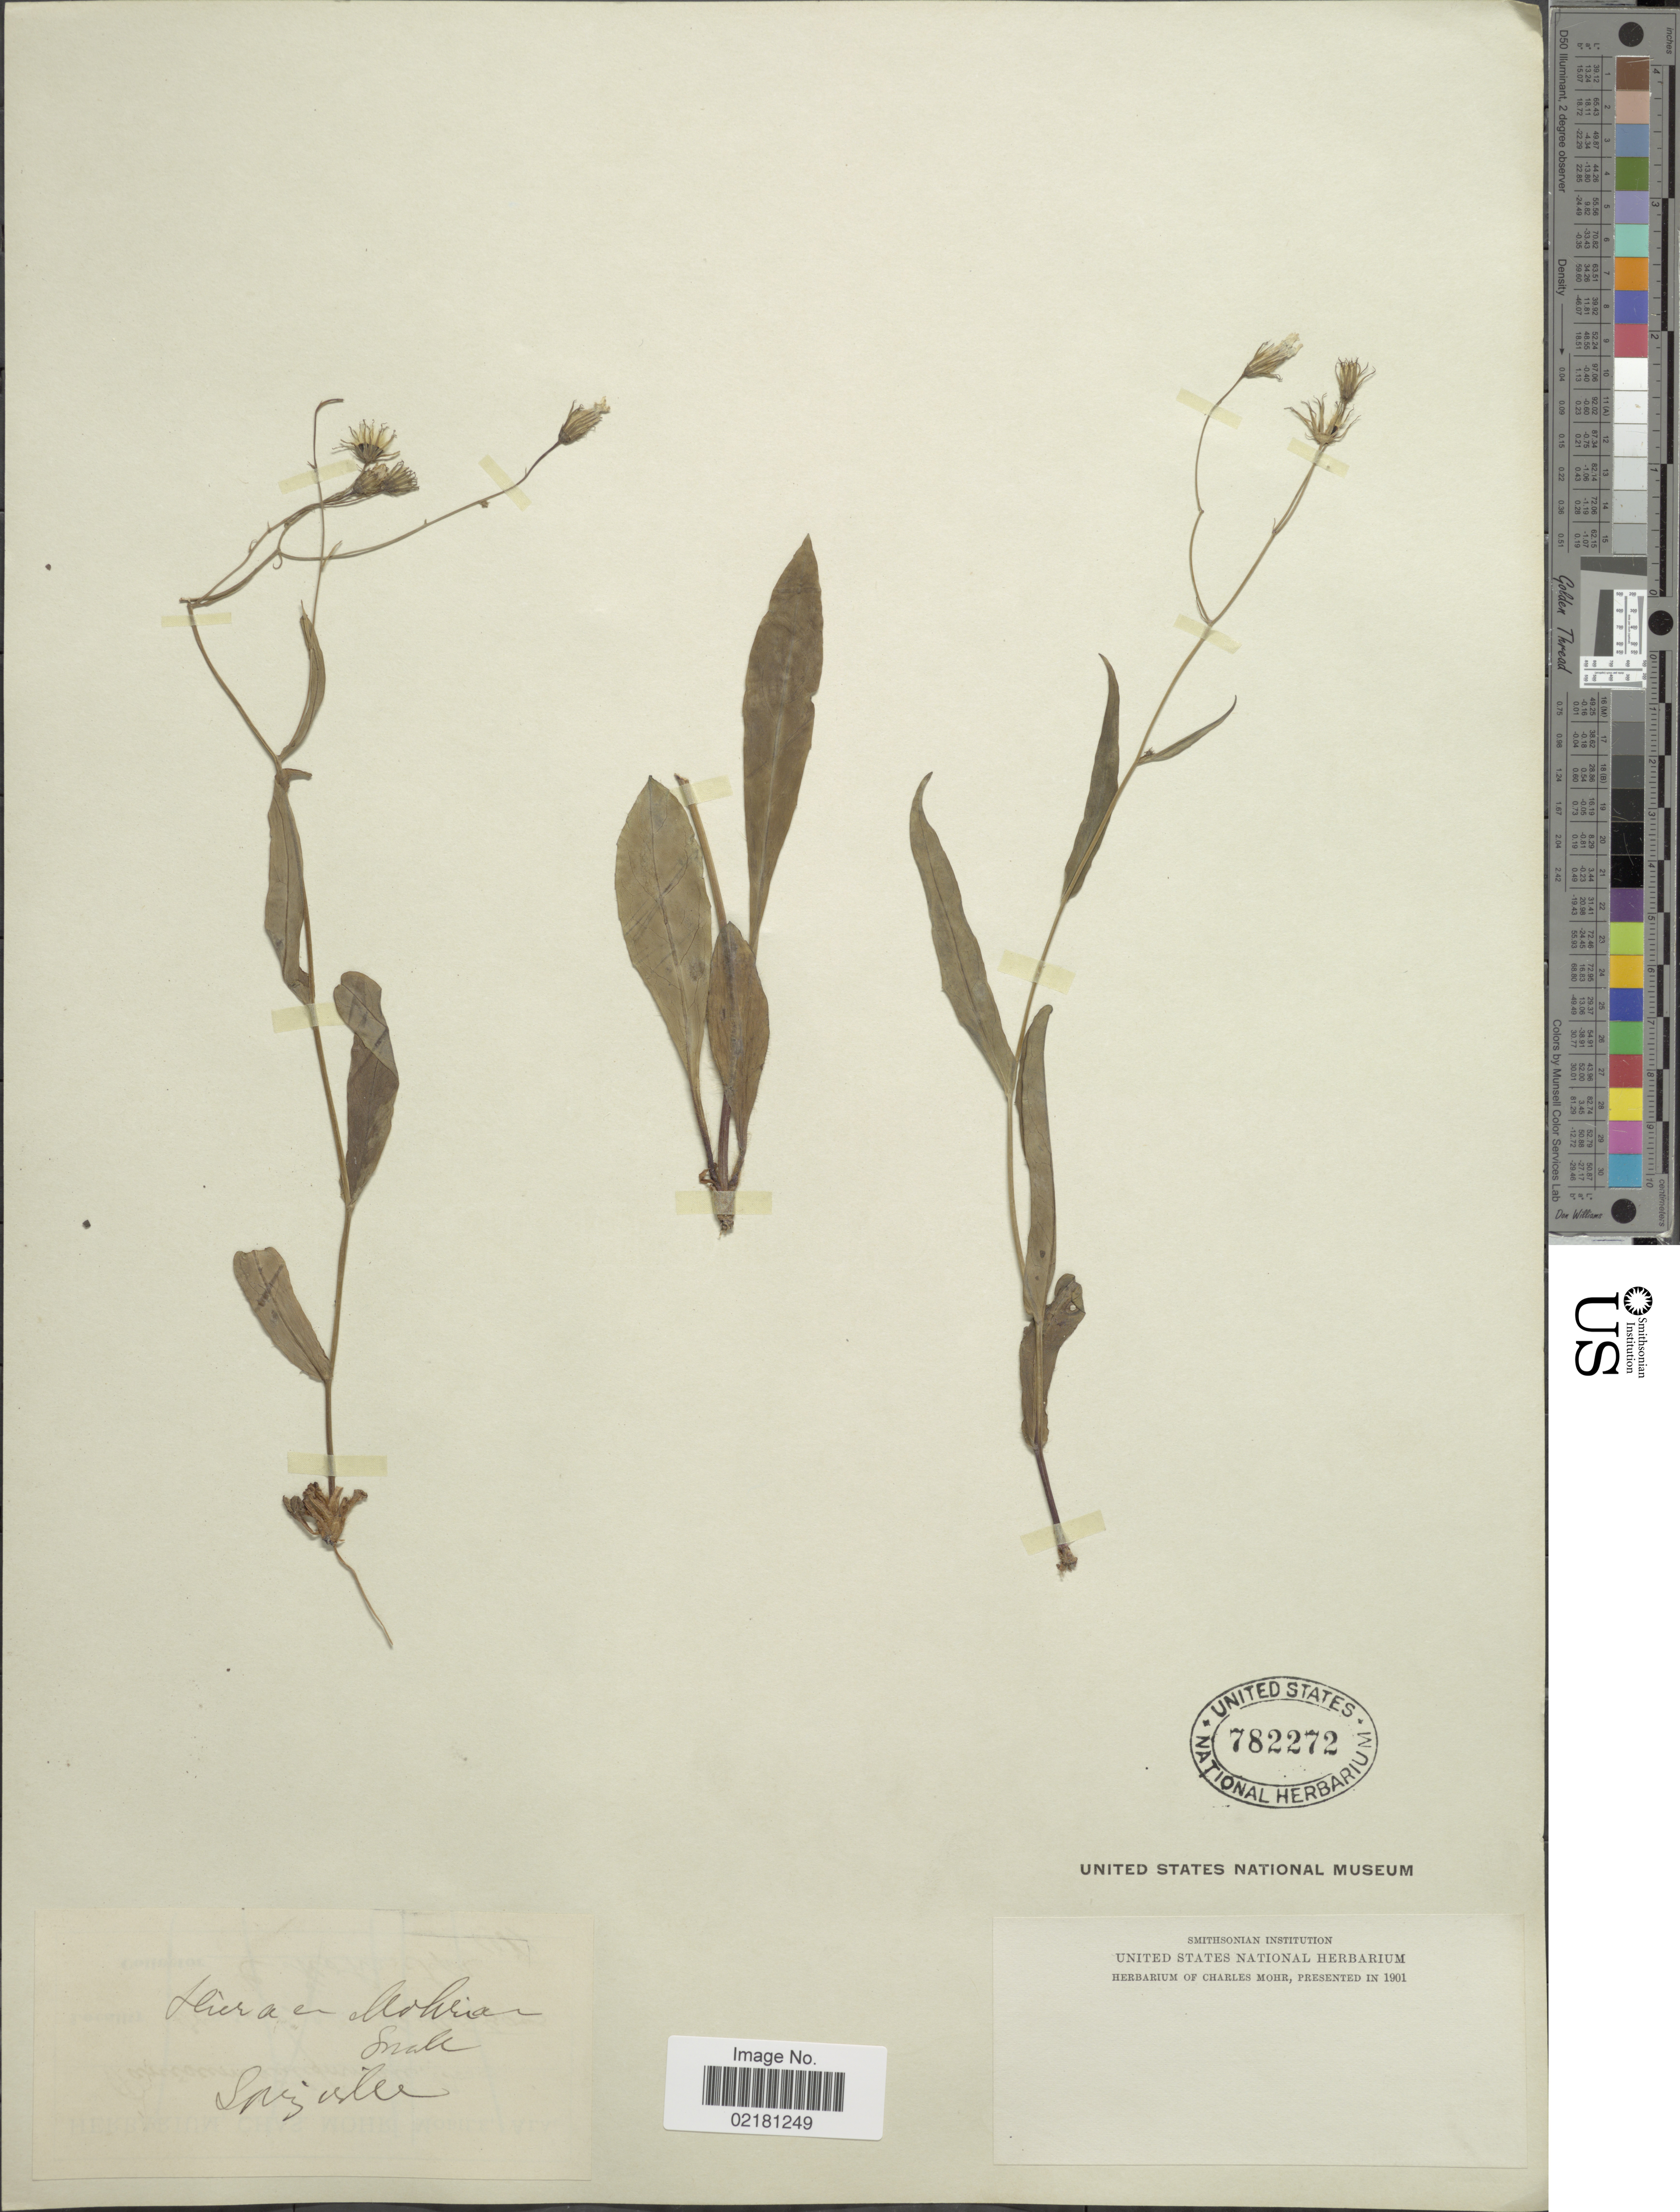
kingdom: Plantae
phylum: Tracheophyta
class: Magnoliopsida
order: Asterales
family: Asteraceae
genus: Hieracium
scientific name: Hieracium repandulare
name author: Druce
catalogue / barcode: US 782272